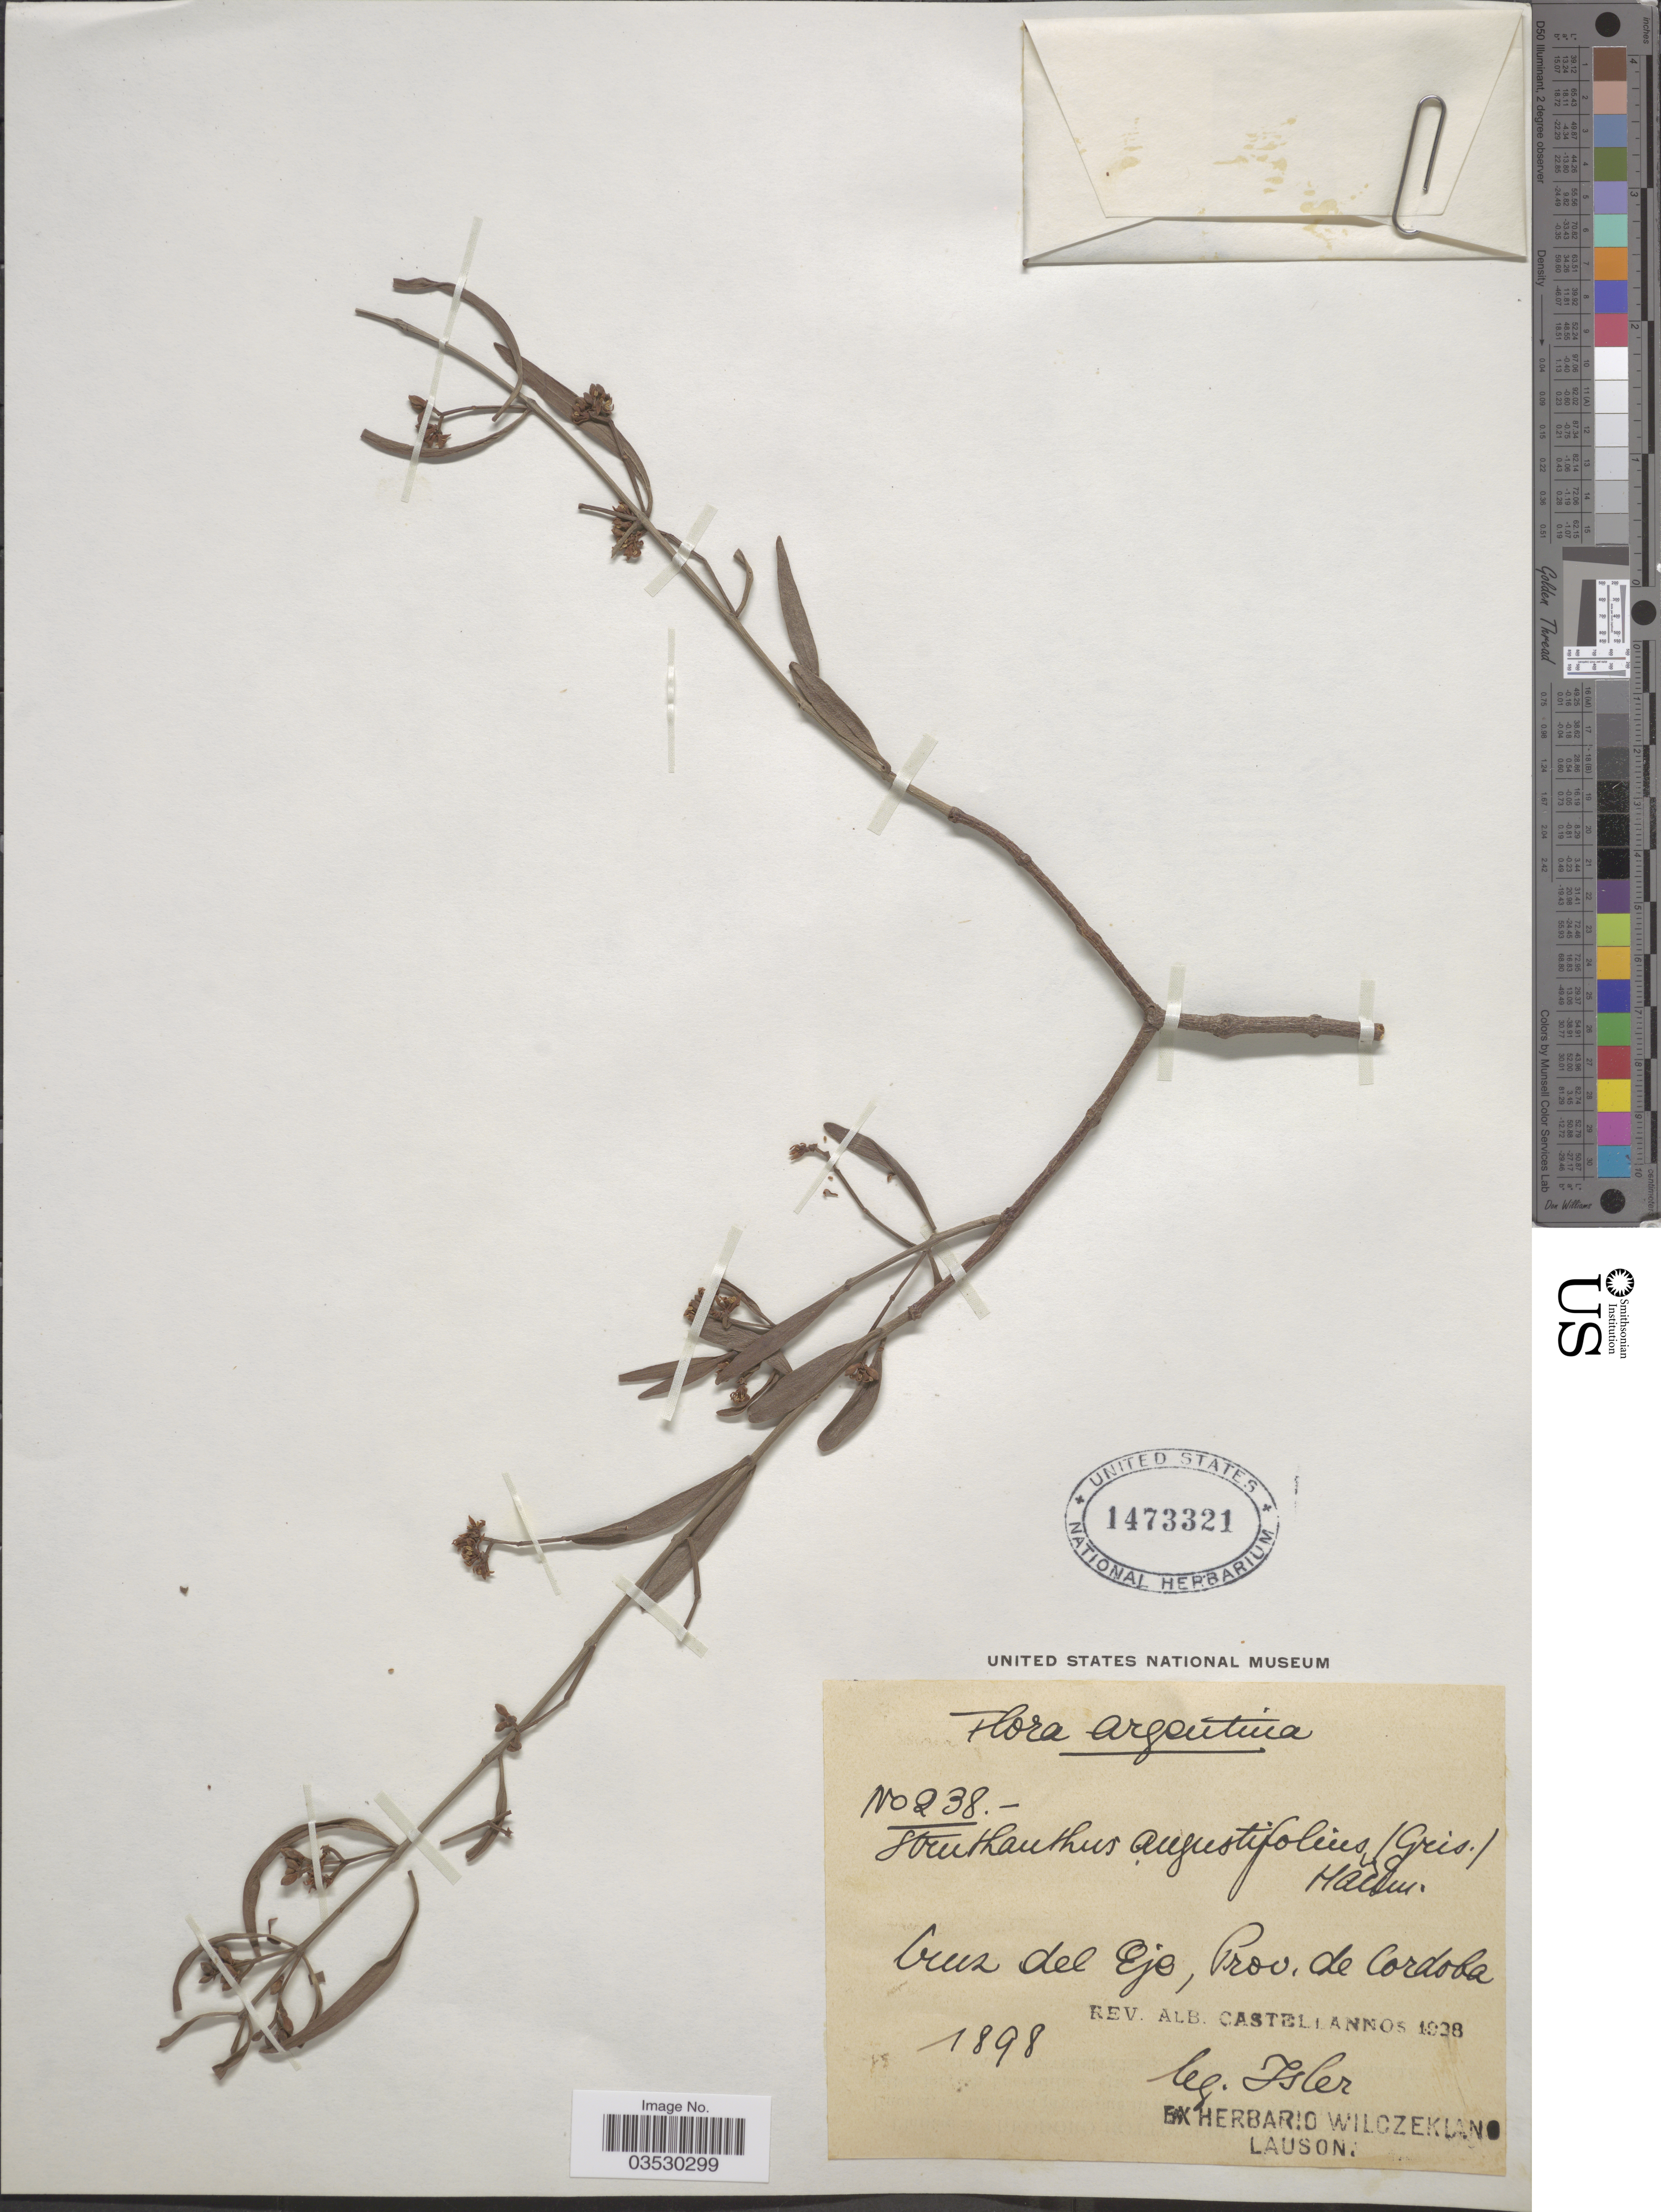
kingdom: Plantae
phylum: Tracheophyta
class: Magnoliopsida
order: Santalales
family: Loranthaceae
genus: Struthanthus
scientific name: Struthanthus angustifolius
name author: (Griseb.) Hauman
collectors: -. Isler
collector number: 238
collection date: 1898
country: Argentina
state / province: Cordoba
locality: Cruz del Eje.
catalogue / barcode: US 1473321